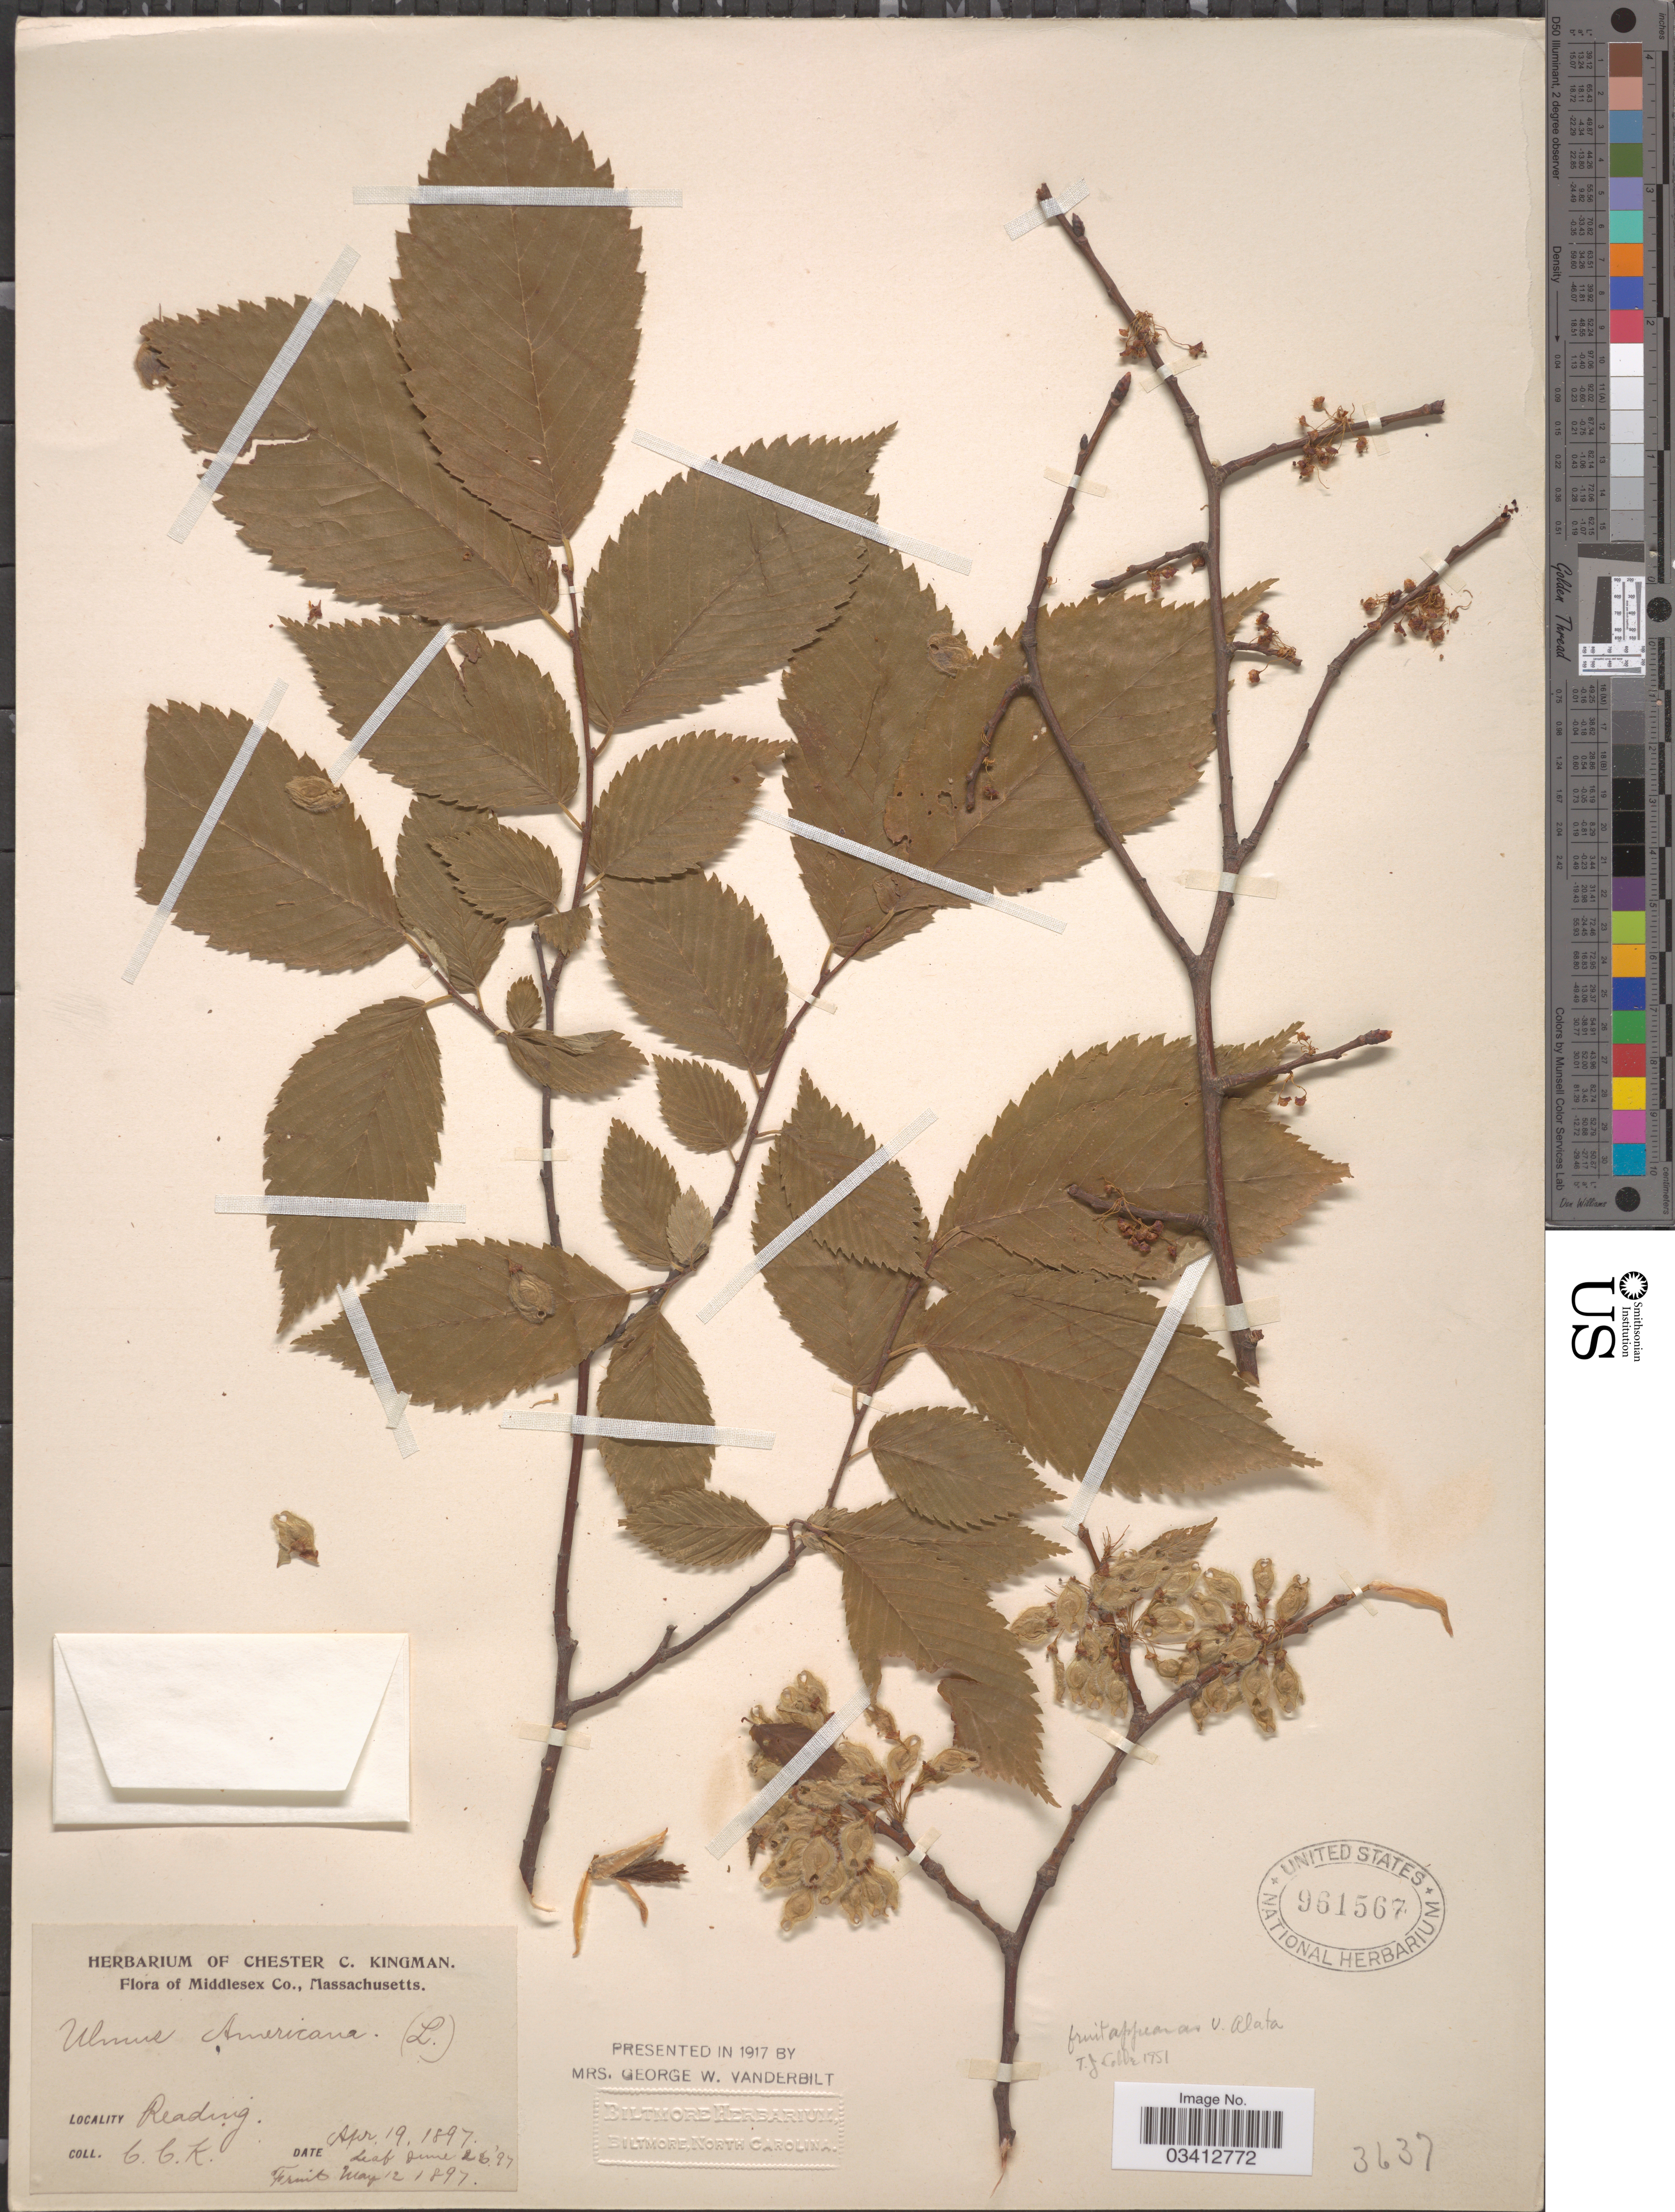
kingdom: Plantae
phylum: Tracheophyta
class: Magnoliopsida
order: Rosales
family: Ulmaceae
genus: Ulmus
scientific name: Ulmus americana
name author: L.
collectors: C. Kingman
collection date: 1897-04-19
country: United States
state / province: Massachusetts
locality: Middlesex Co. Reading.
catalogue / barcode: US 961567